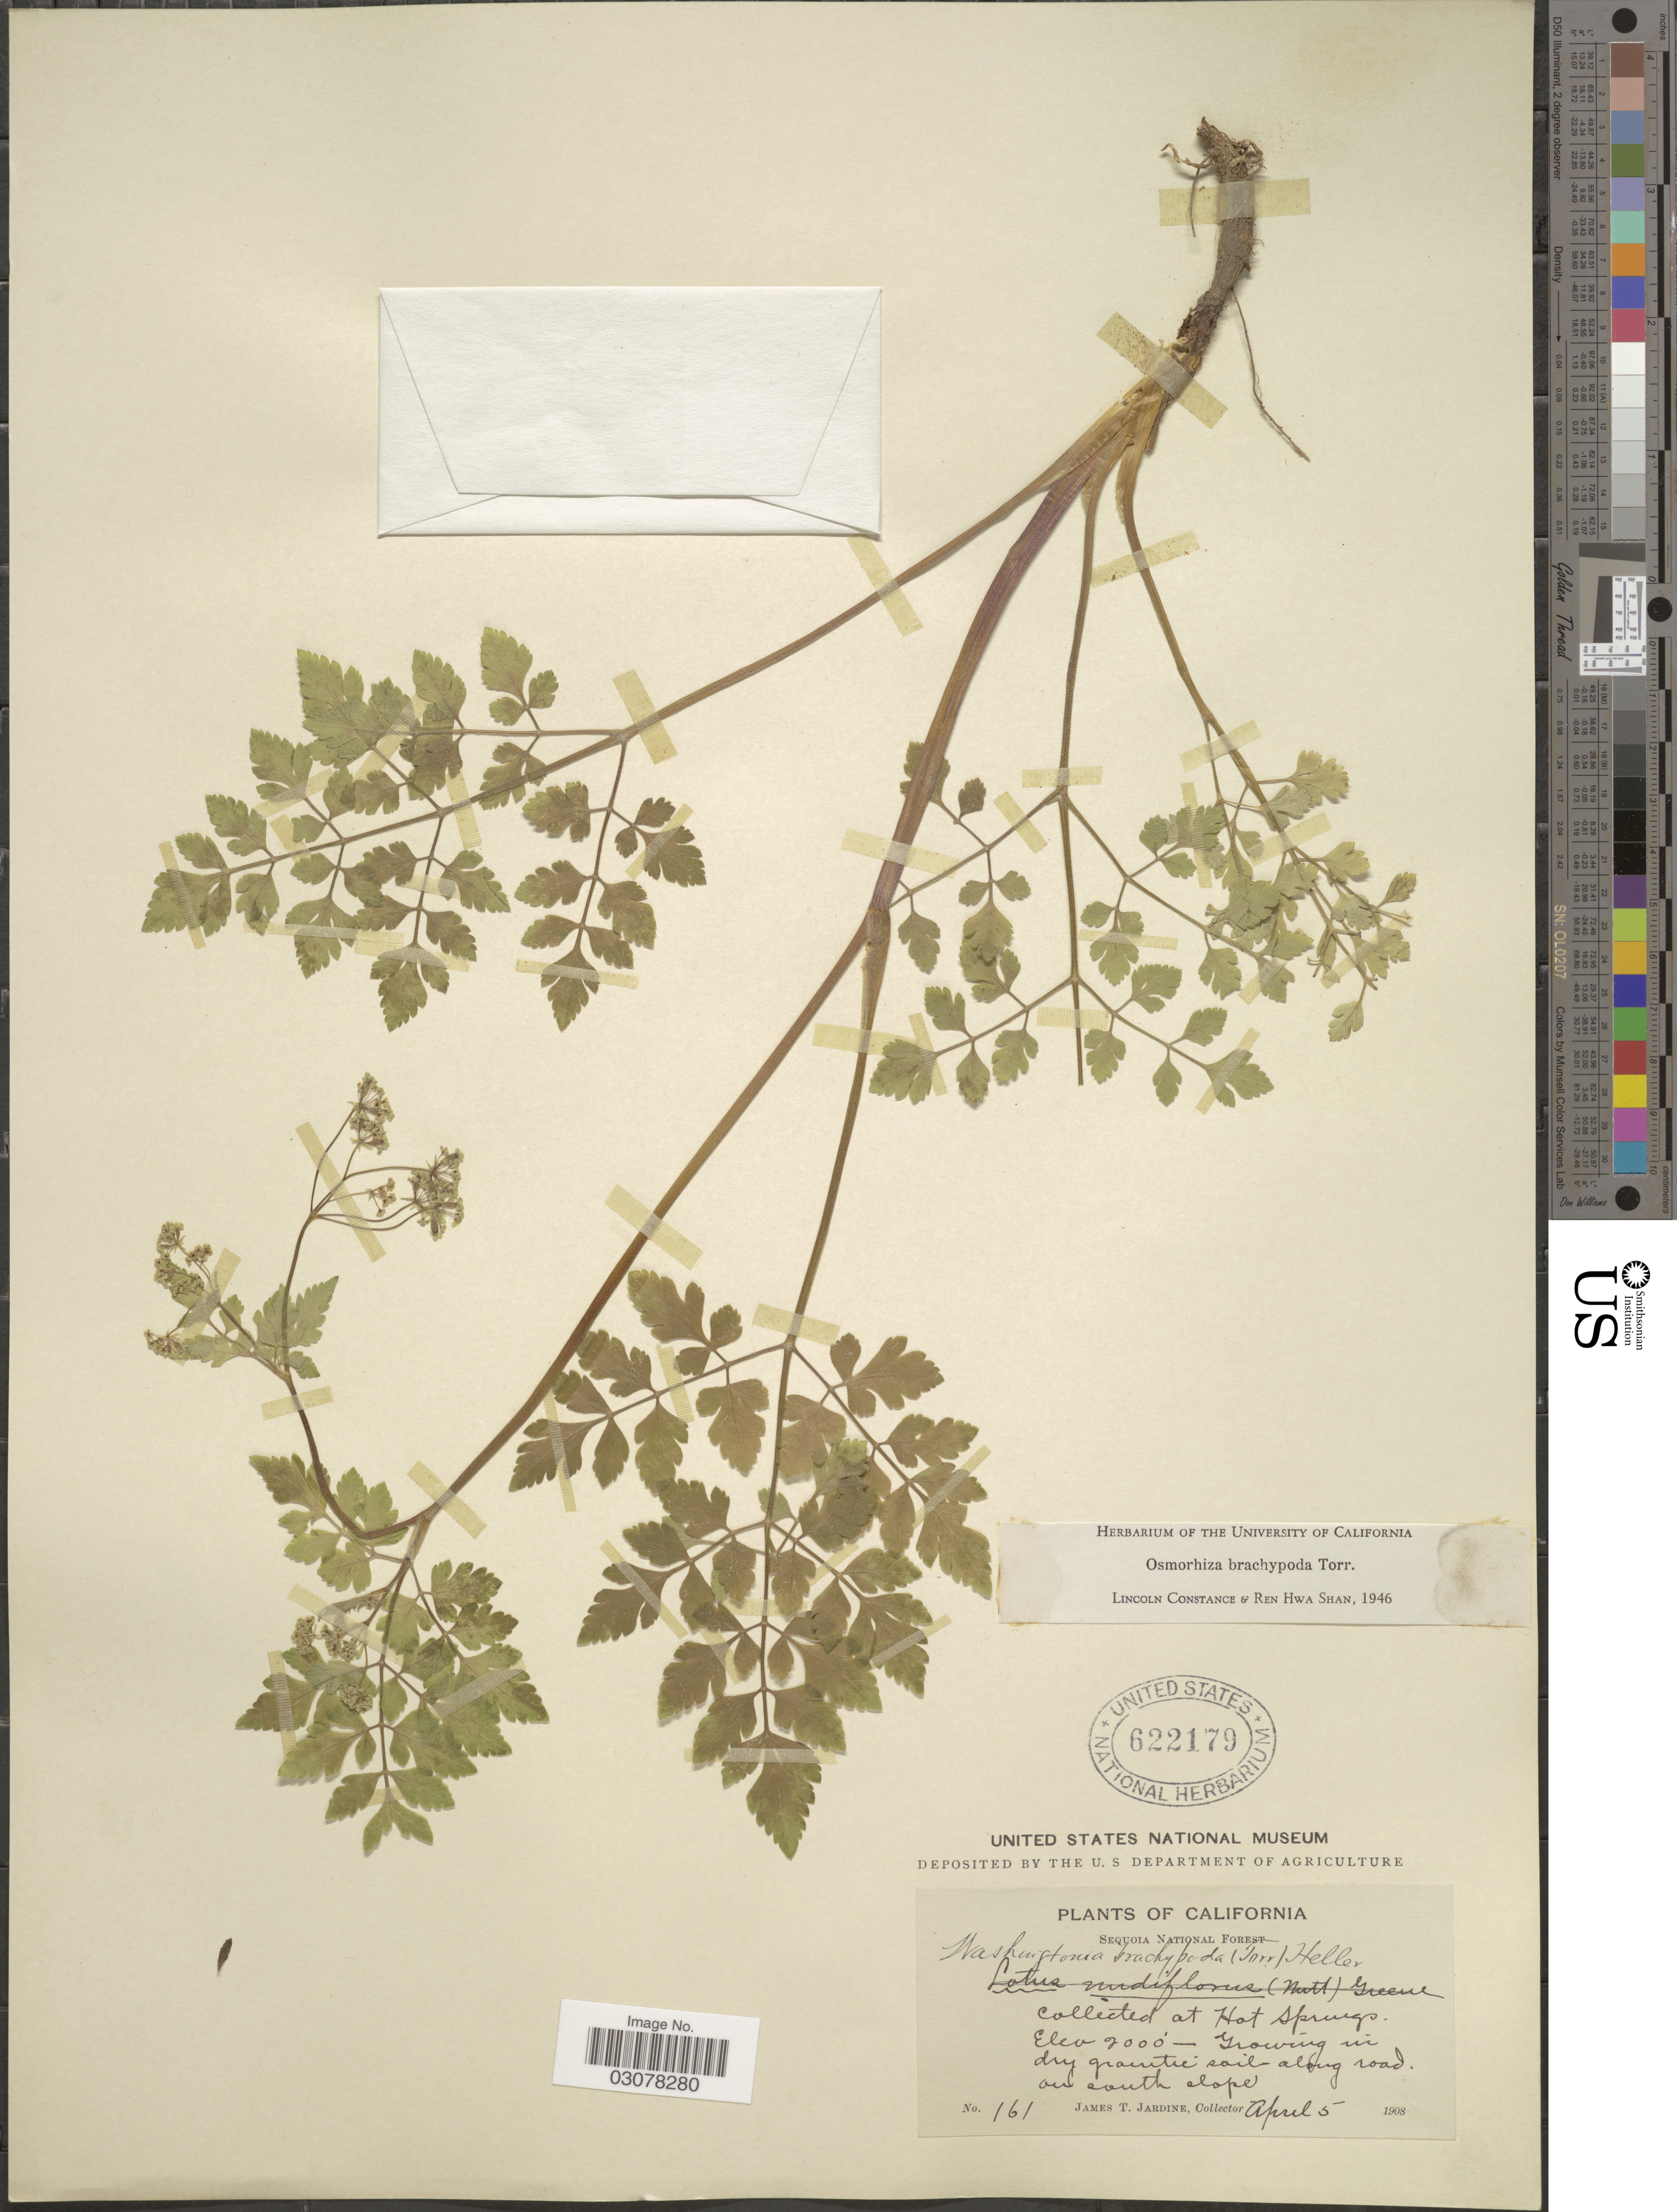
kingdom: Plantae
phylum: Tracheophyta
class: Magnoliopsida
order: Apiales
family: Apiaceae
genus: Osmorhiza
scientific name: Osmorhiza brachypoda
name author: Torr. ex Durand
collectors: J. T. Jardine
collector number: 161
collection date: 1908-04-05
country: United States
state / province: California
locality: Sequoia National Forest. At Hot Springs. Along road on south slope.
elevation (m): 610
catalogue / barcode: US 622179